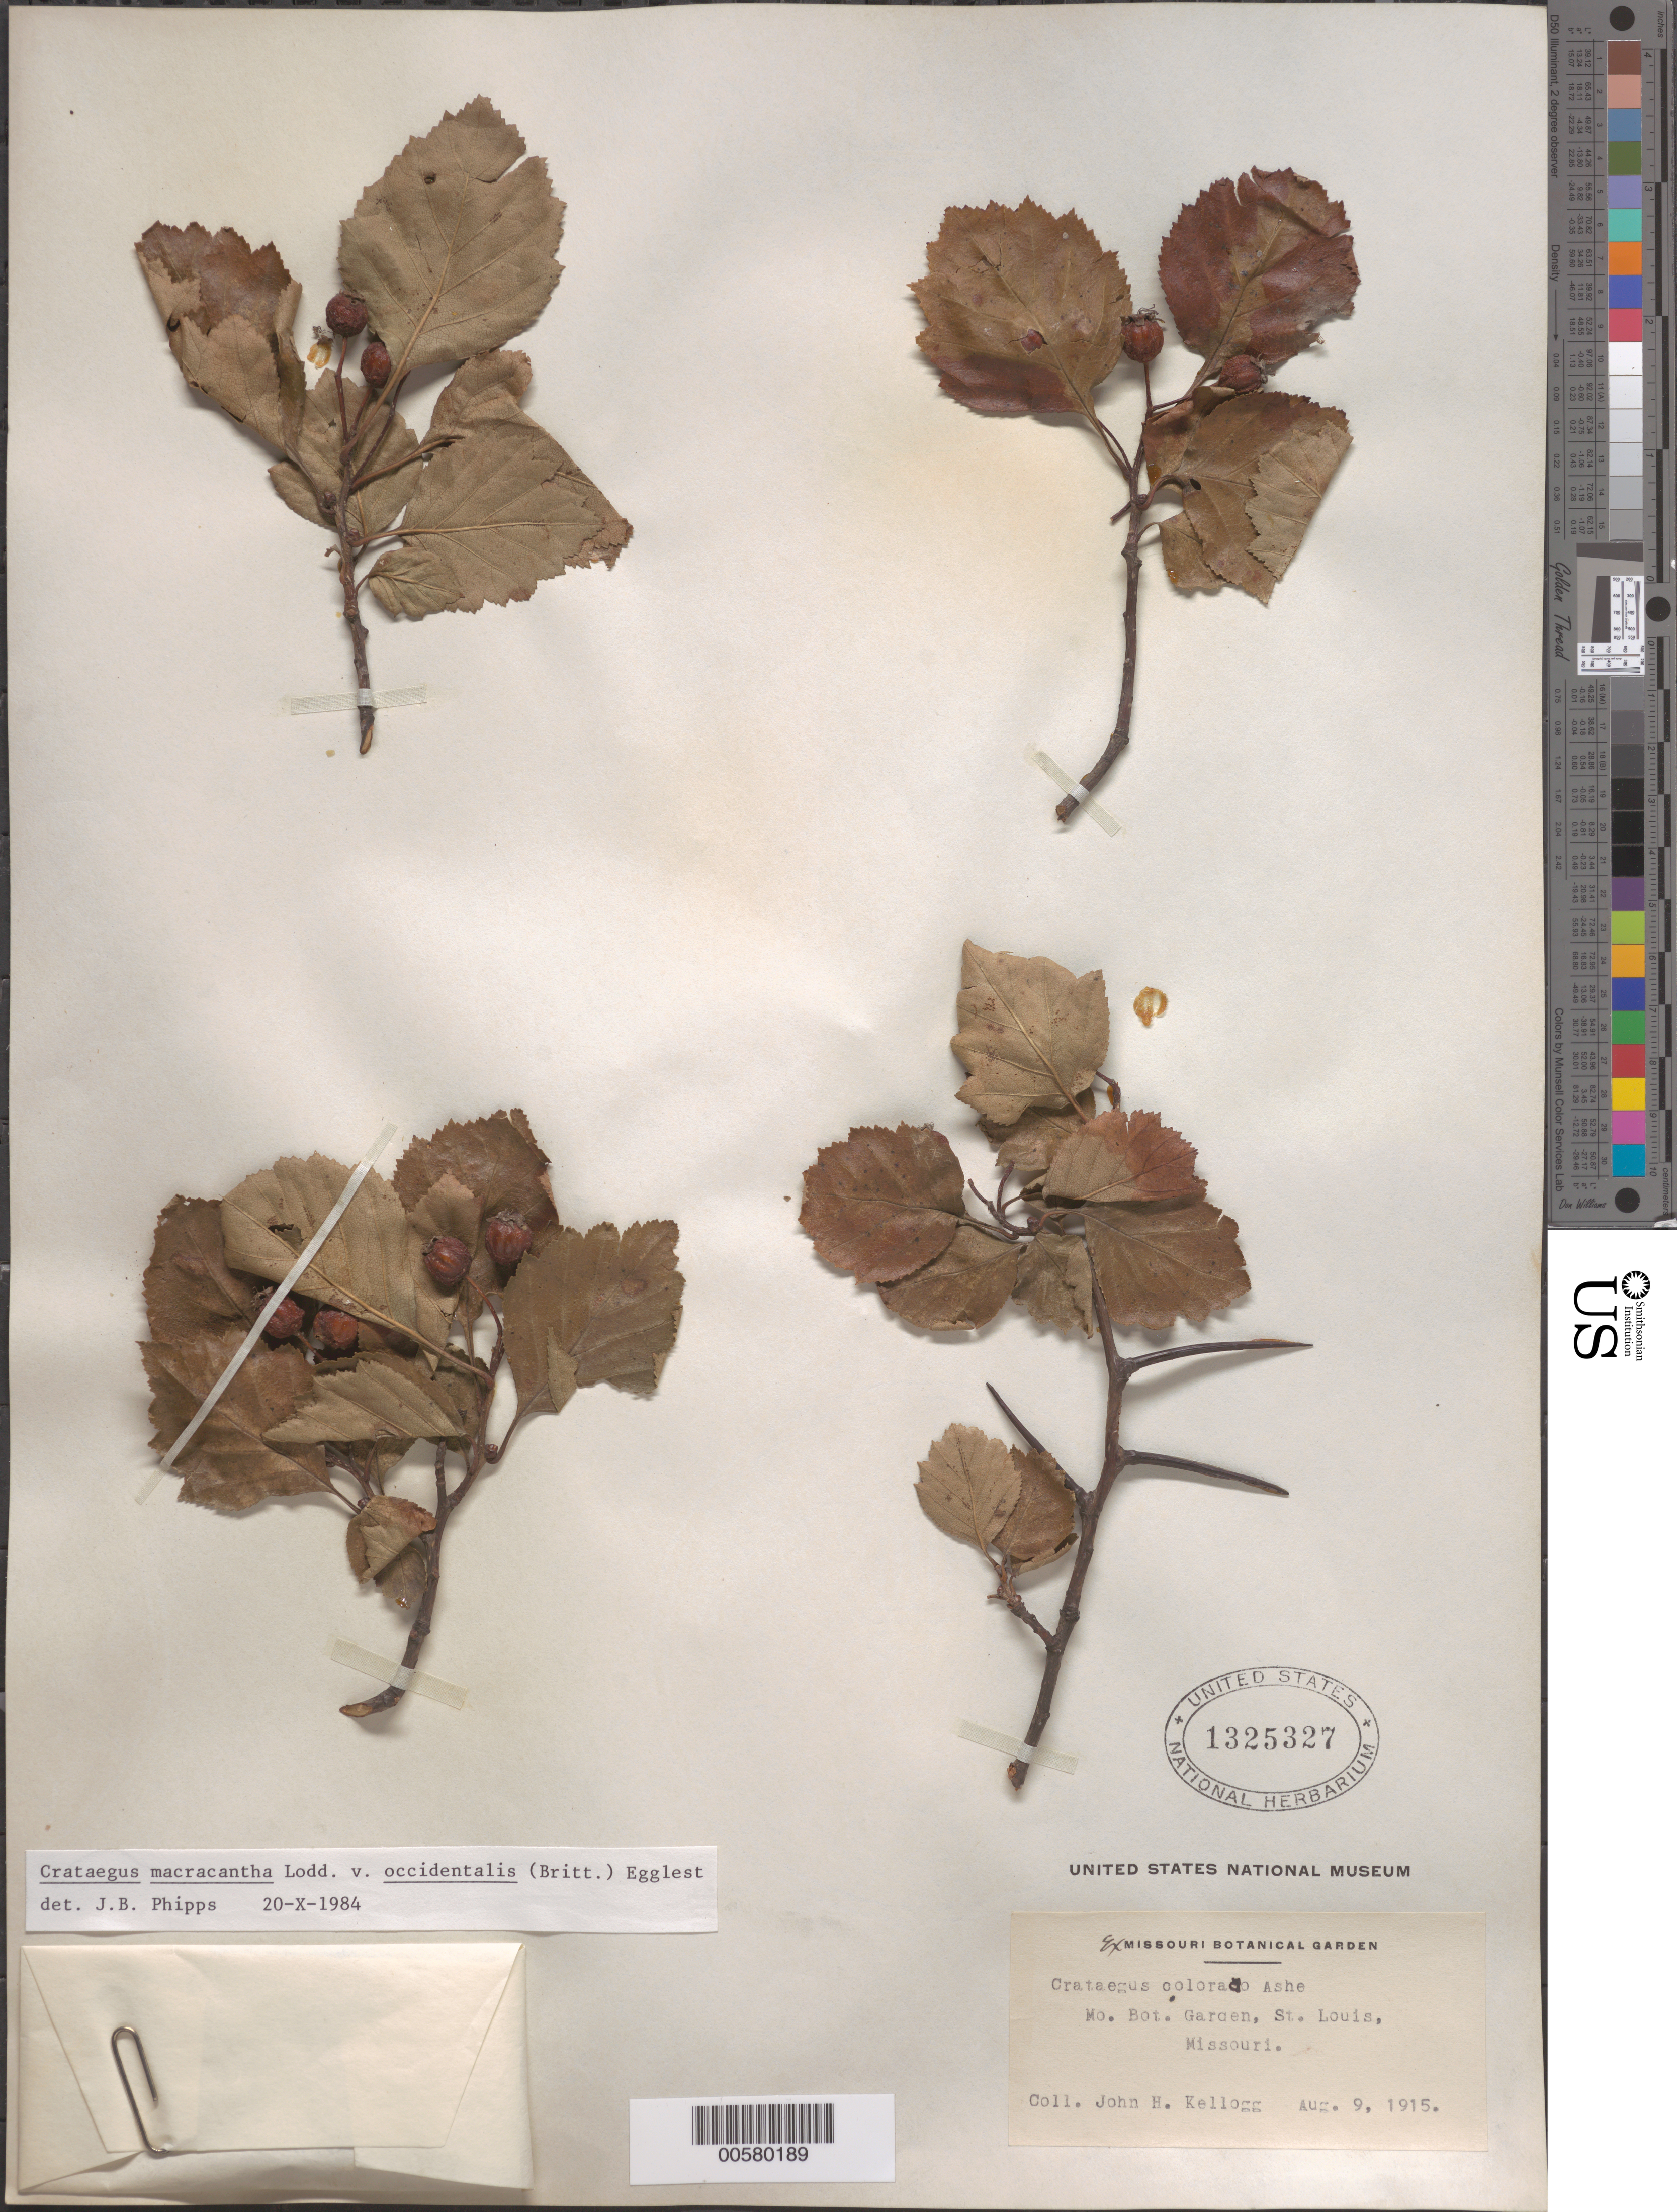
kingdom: Plantae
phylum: Tracheophyta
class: Magnoliopsida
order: Rosales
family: Rosaceae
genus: Crataegus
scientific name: Crataegus macracantha var. occidentalis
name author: (Britton) Eggl.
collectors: J. H. Kellogg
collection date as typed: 09 Aug 1915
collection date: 1915-08-09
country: United States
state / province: Missouri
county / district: Saint Louis City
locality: St. Louis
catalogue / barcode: US 1325327